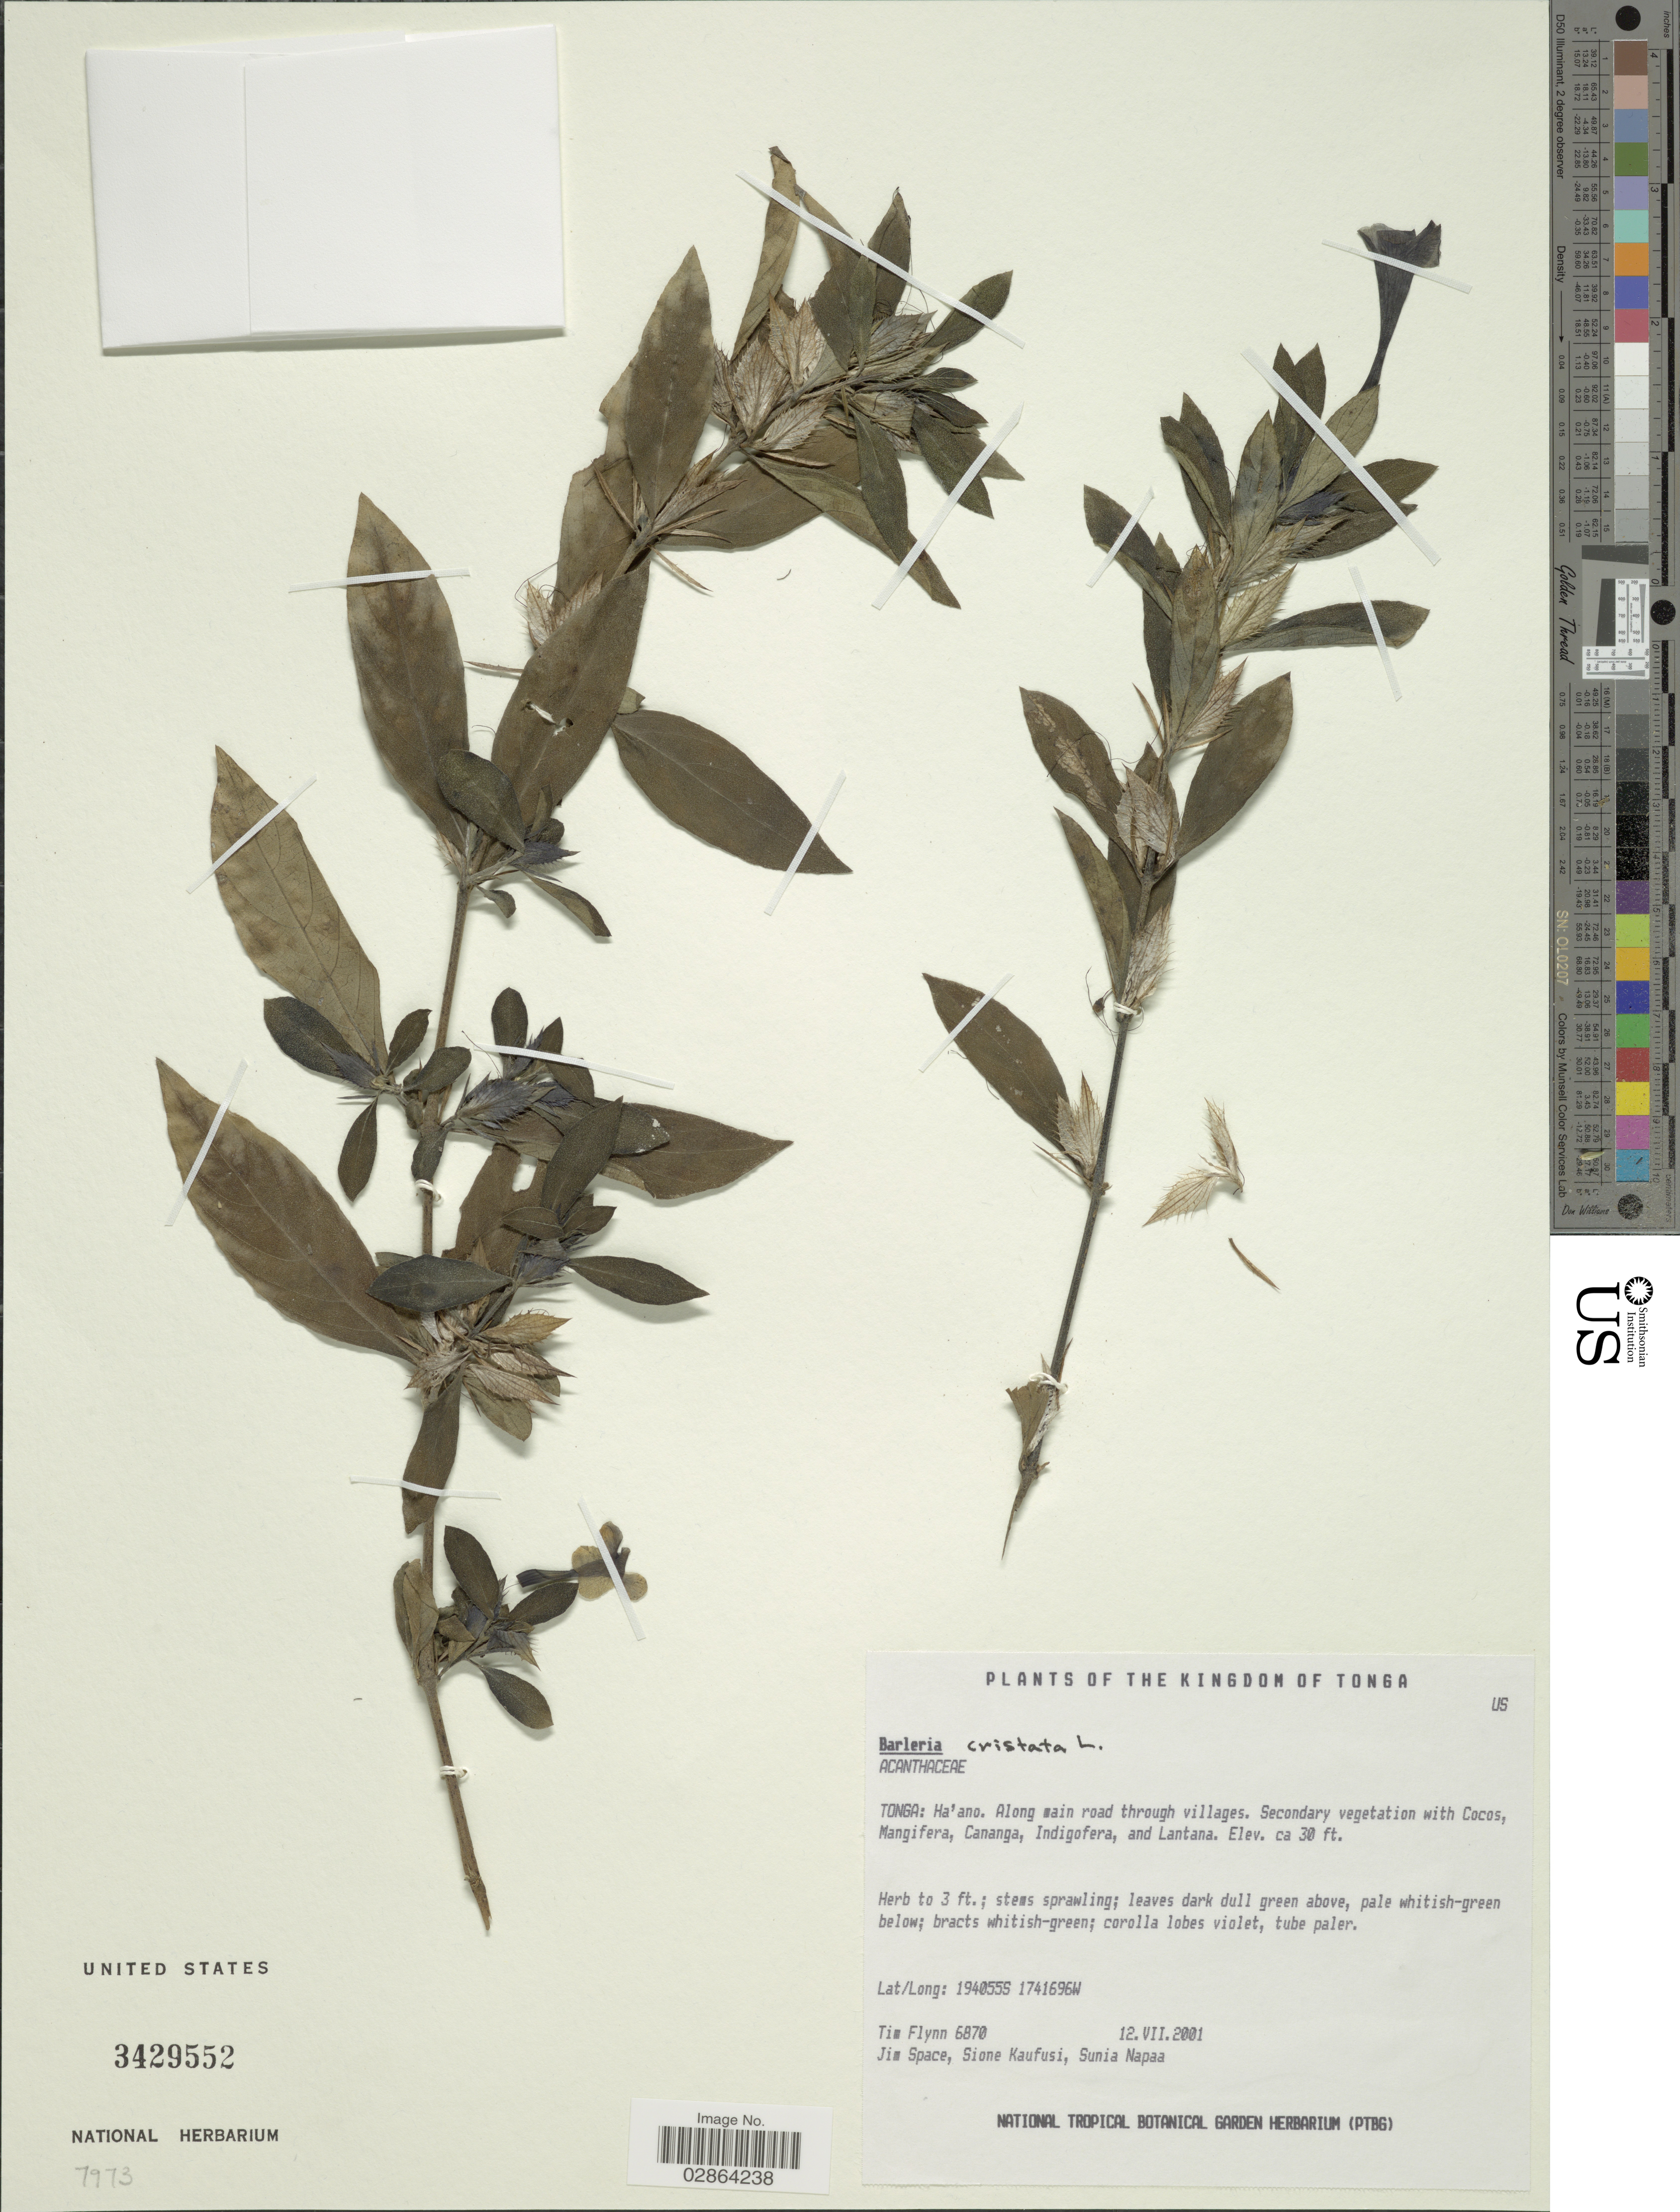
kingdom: Plantae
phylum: Tracheophyta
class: Magnoliopsida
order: Lamiales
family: Acanthaceae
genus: Barleria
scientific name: Barleria cristata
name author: L.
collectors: T. Flynn, J. Space, S. Kaufusi & S. Napaa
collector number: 6870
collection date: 2001-07-12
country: Tonga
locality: Ha'ano. Along main road through villages.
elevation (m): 9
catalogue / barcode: US 3429552